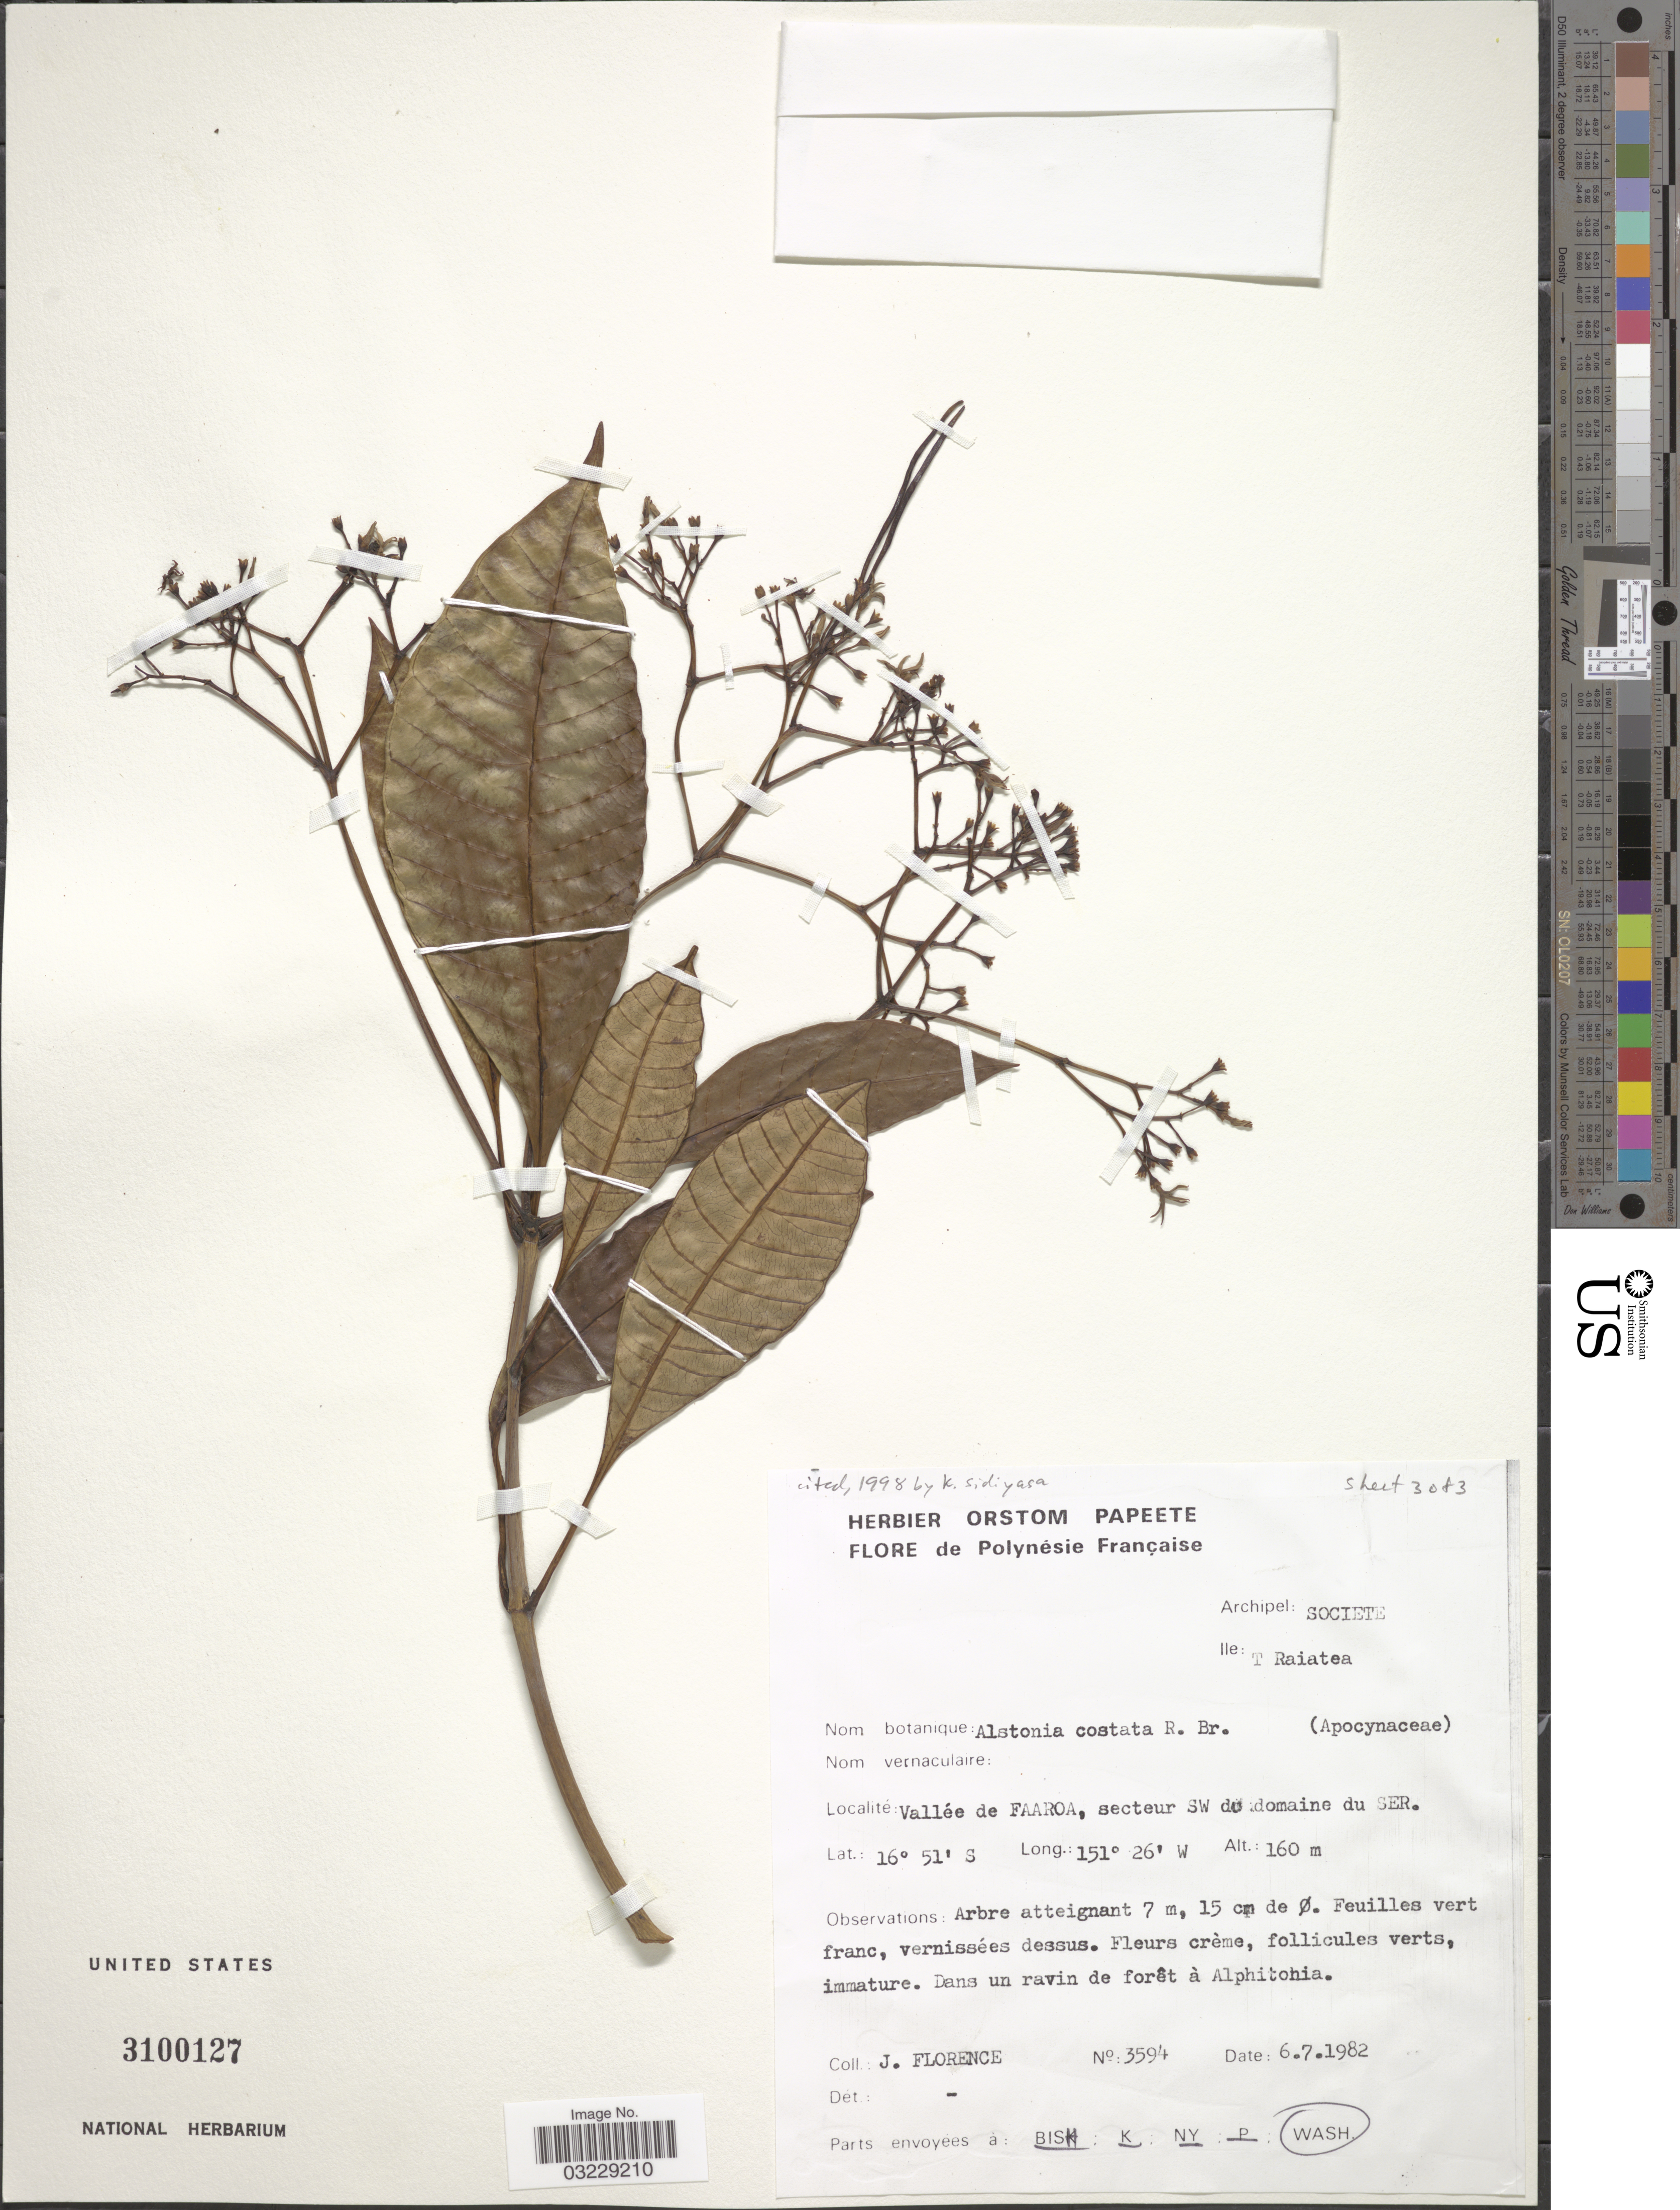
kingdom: Plantae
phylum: Tracheophyta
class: Magnoliopsida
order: Gentianales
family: Apocynaceae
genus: Alstonia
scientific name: Alstonia costata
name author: (G. Forst.) R. Br.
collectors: J. Florence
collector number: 3594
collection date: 1982-07-06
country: French Polynesia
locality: Polynésie Française. Archipel: Societe. Ile: T Raiatea. Vallée de Faaroa, secteur SW du domaine du Ser.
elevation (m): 160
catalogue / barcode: US 3100127